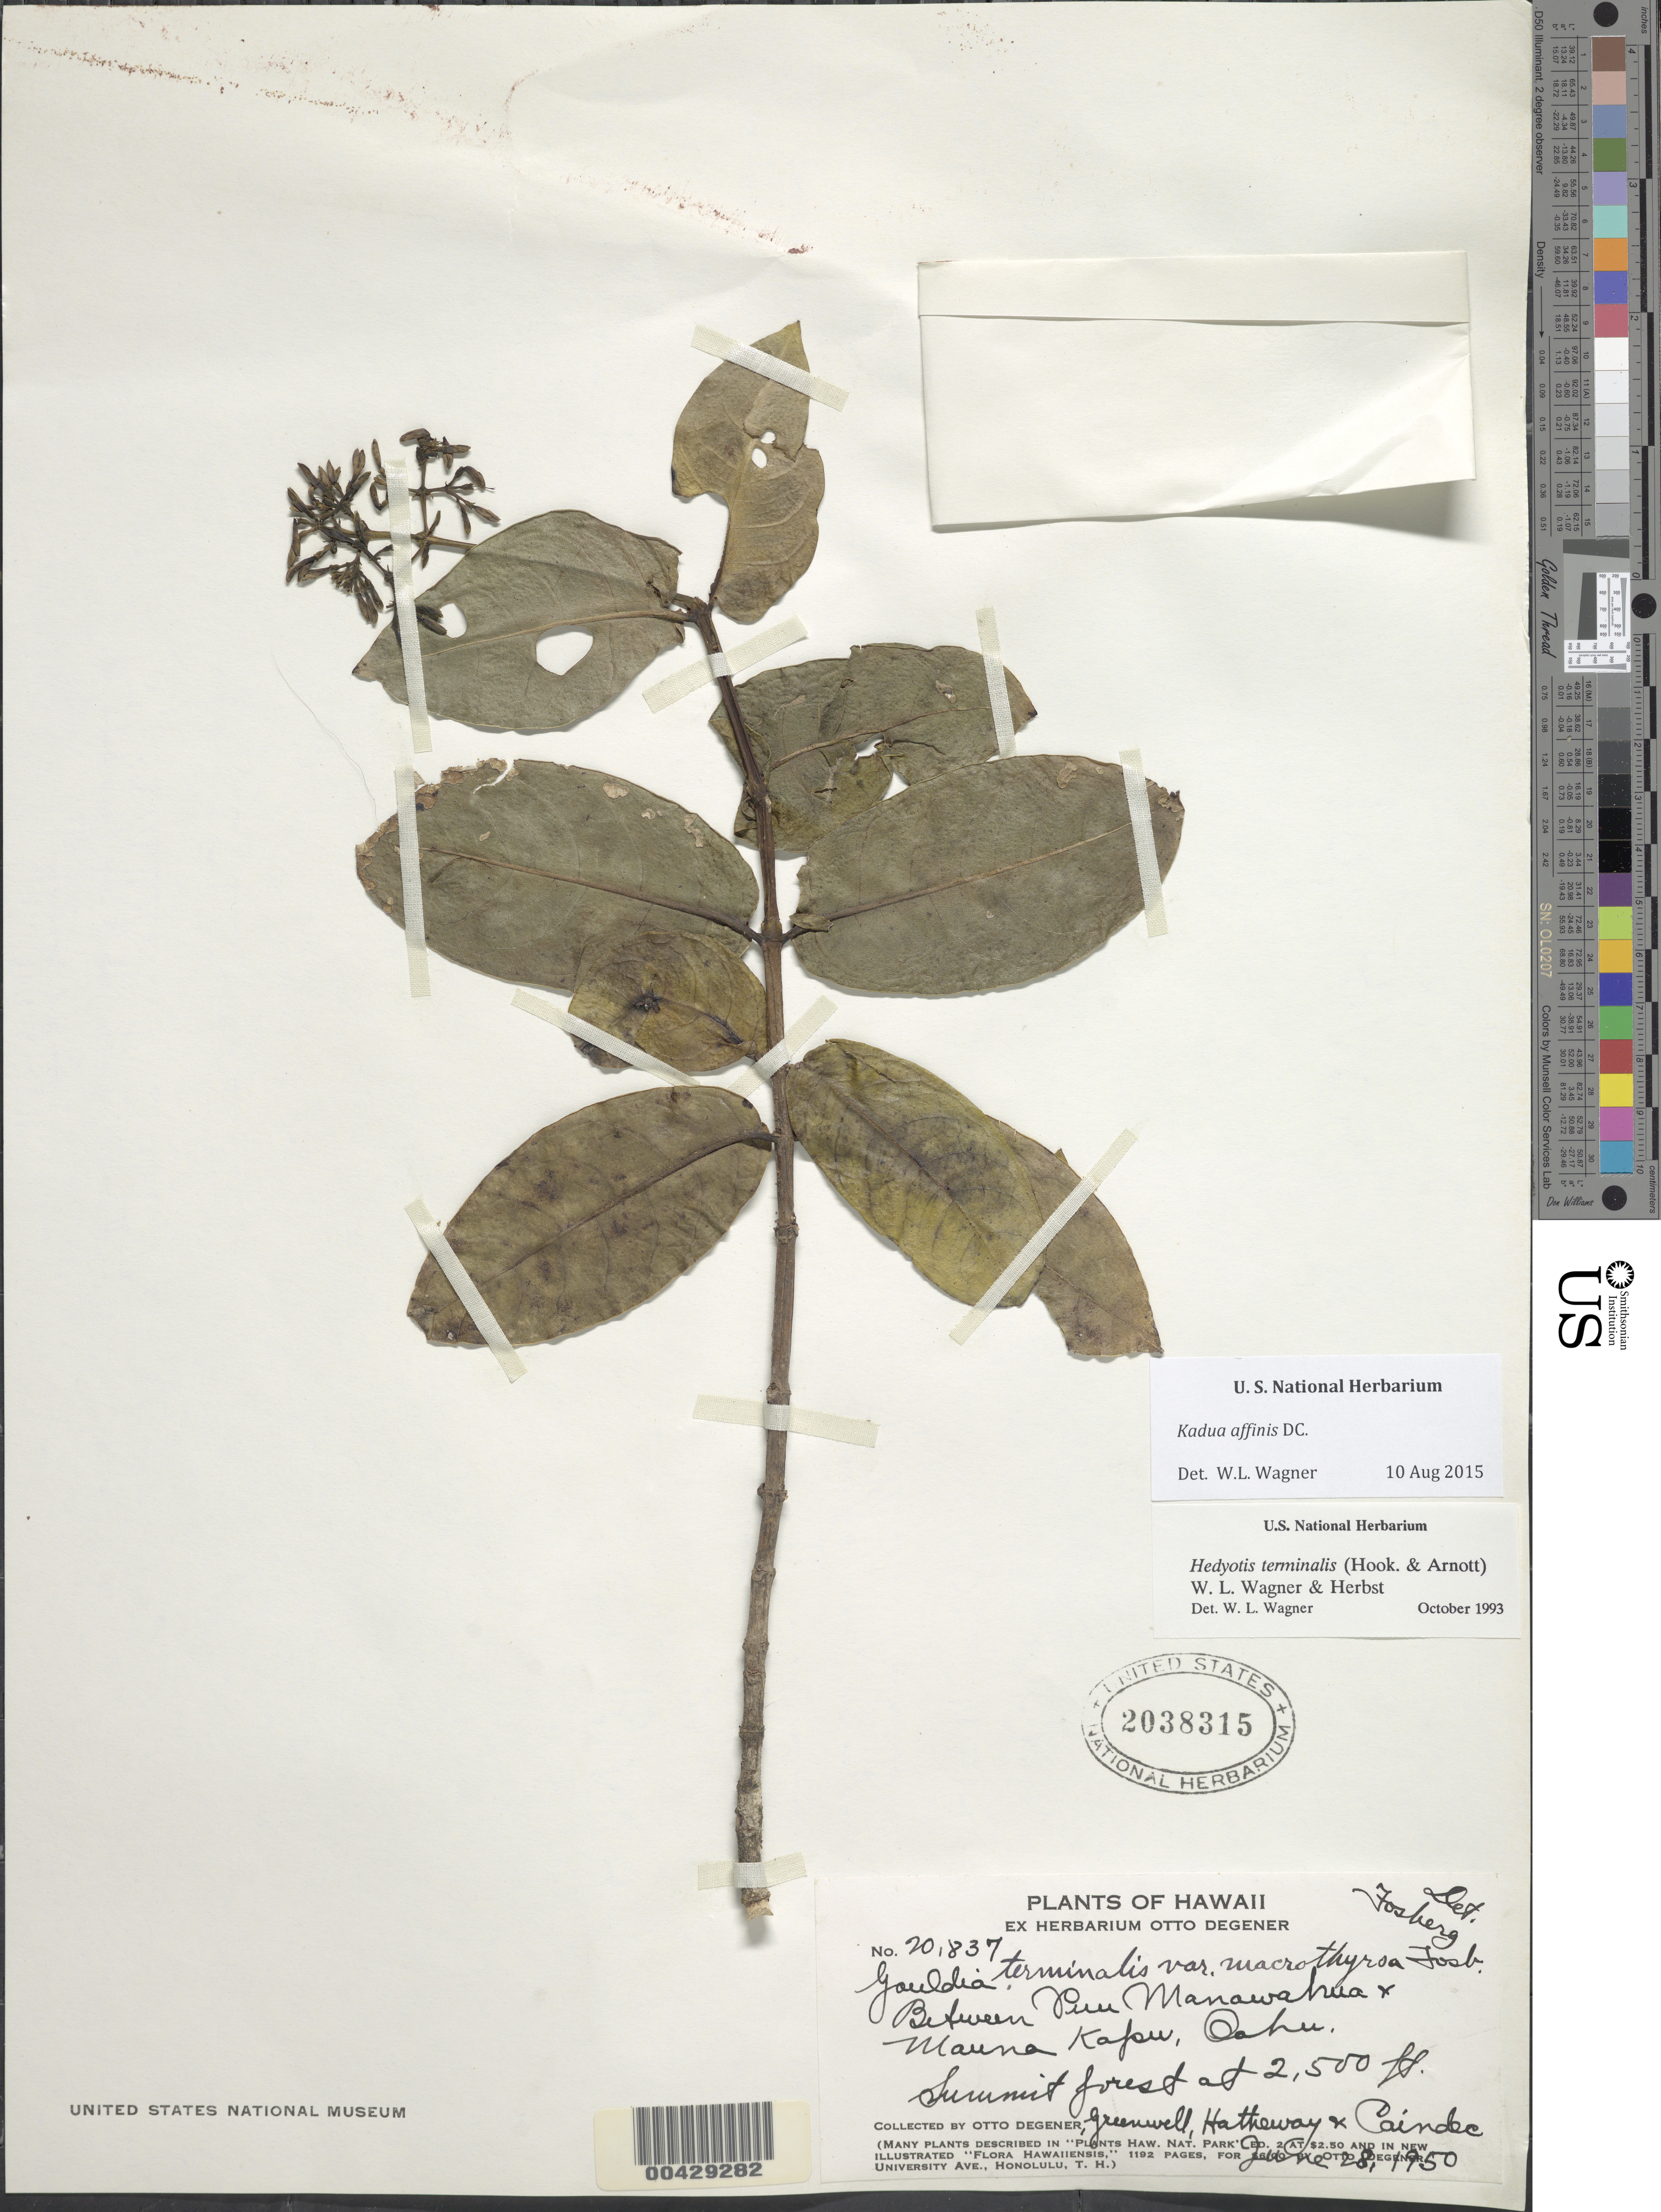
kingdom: Plantae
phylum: Tracheophyta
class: Magnoliopsida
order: Gentianales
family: Rubiaceae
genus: Kadua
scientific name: Kadua affinis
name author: DC.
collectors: O. Degener, A. B. Greenwell, W. Hatheway & Caindec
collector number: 20837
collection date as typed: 28 Jun 1950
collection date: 1950-06-28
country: United States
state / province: Hawaii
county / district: Honolulu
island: Oahu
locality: Between Puu Manawahua and Mauna Kapu.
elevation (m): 762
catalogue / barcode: US 2038315